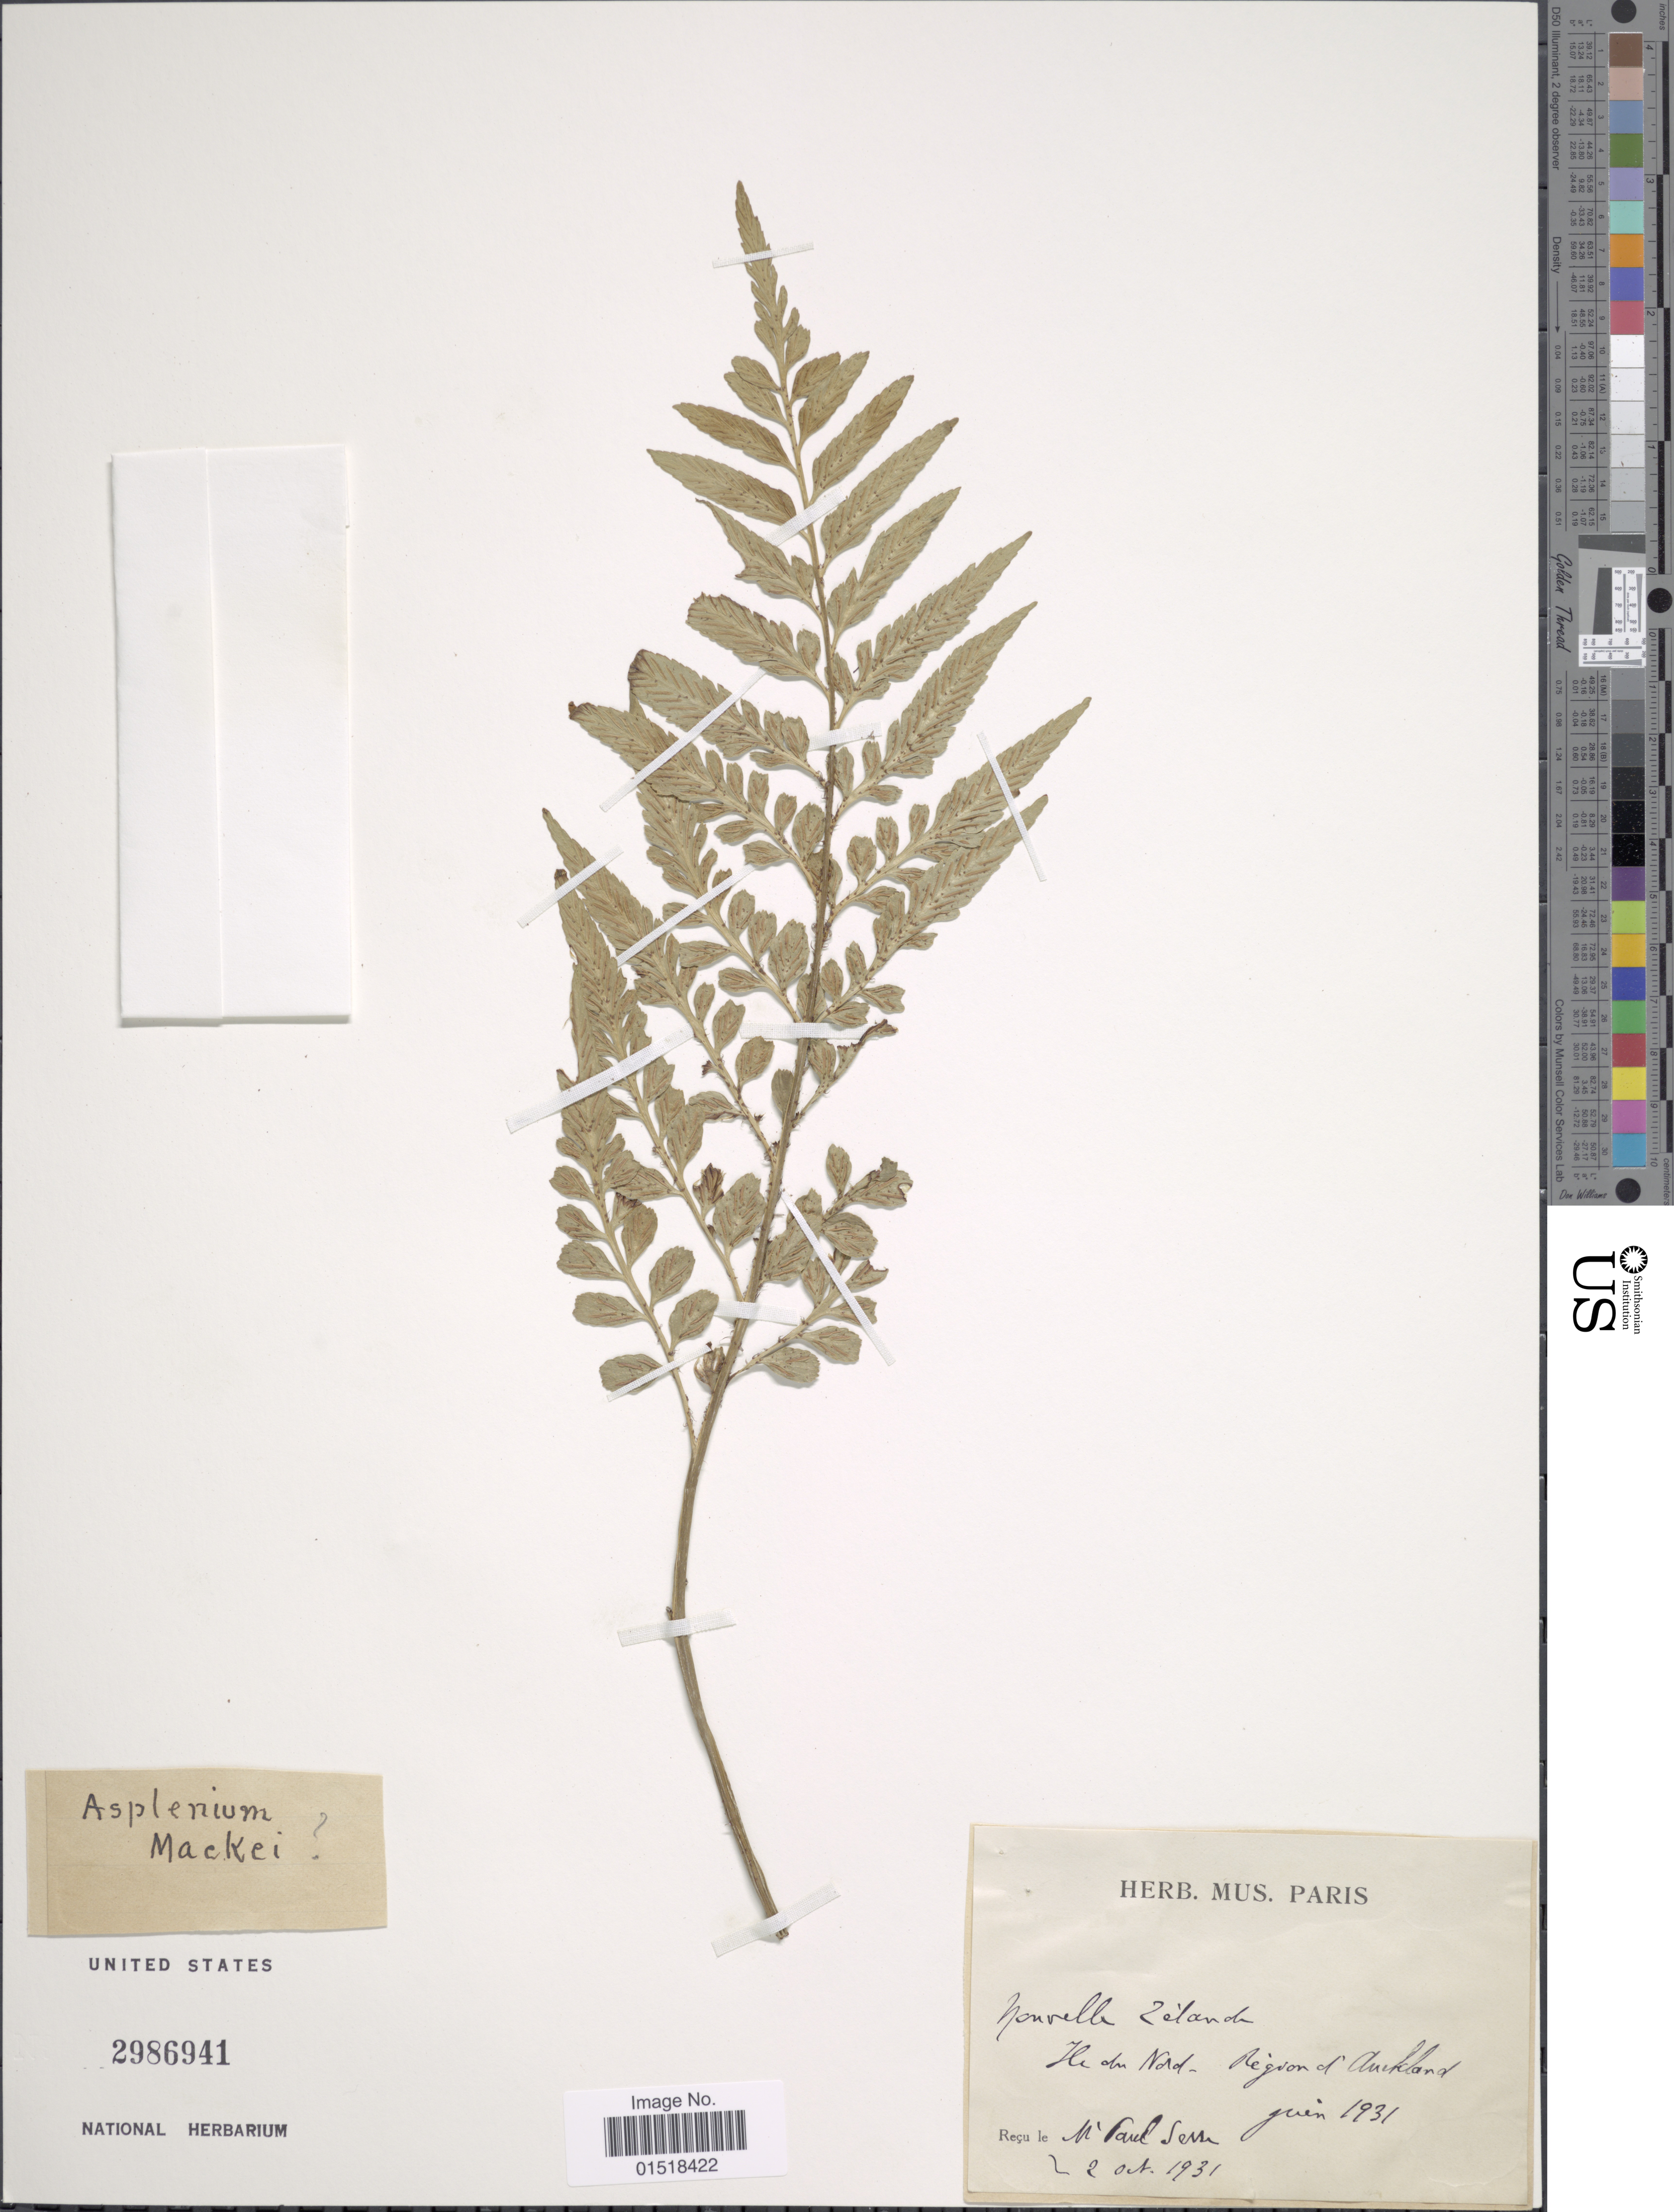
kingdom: Plantae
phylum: Tracheophyta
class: Polypodiopsida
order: Polypodiales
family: Aspleniaceae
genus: Asplenium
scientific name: Asplenium sp.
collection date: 1931-06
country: New Zealand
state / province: Auckland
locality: Ile du Nord - Region d Auckland.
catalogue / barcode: US 2986941